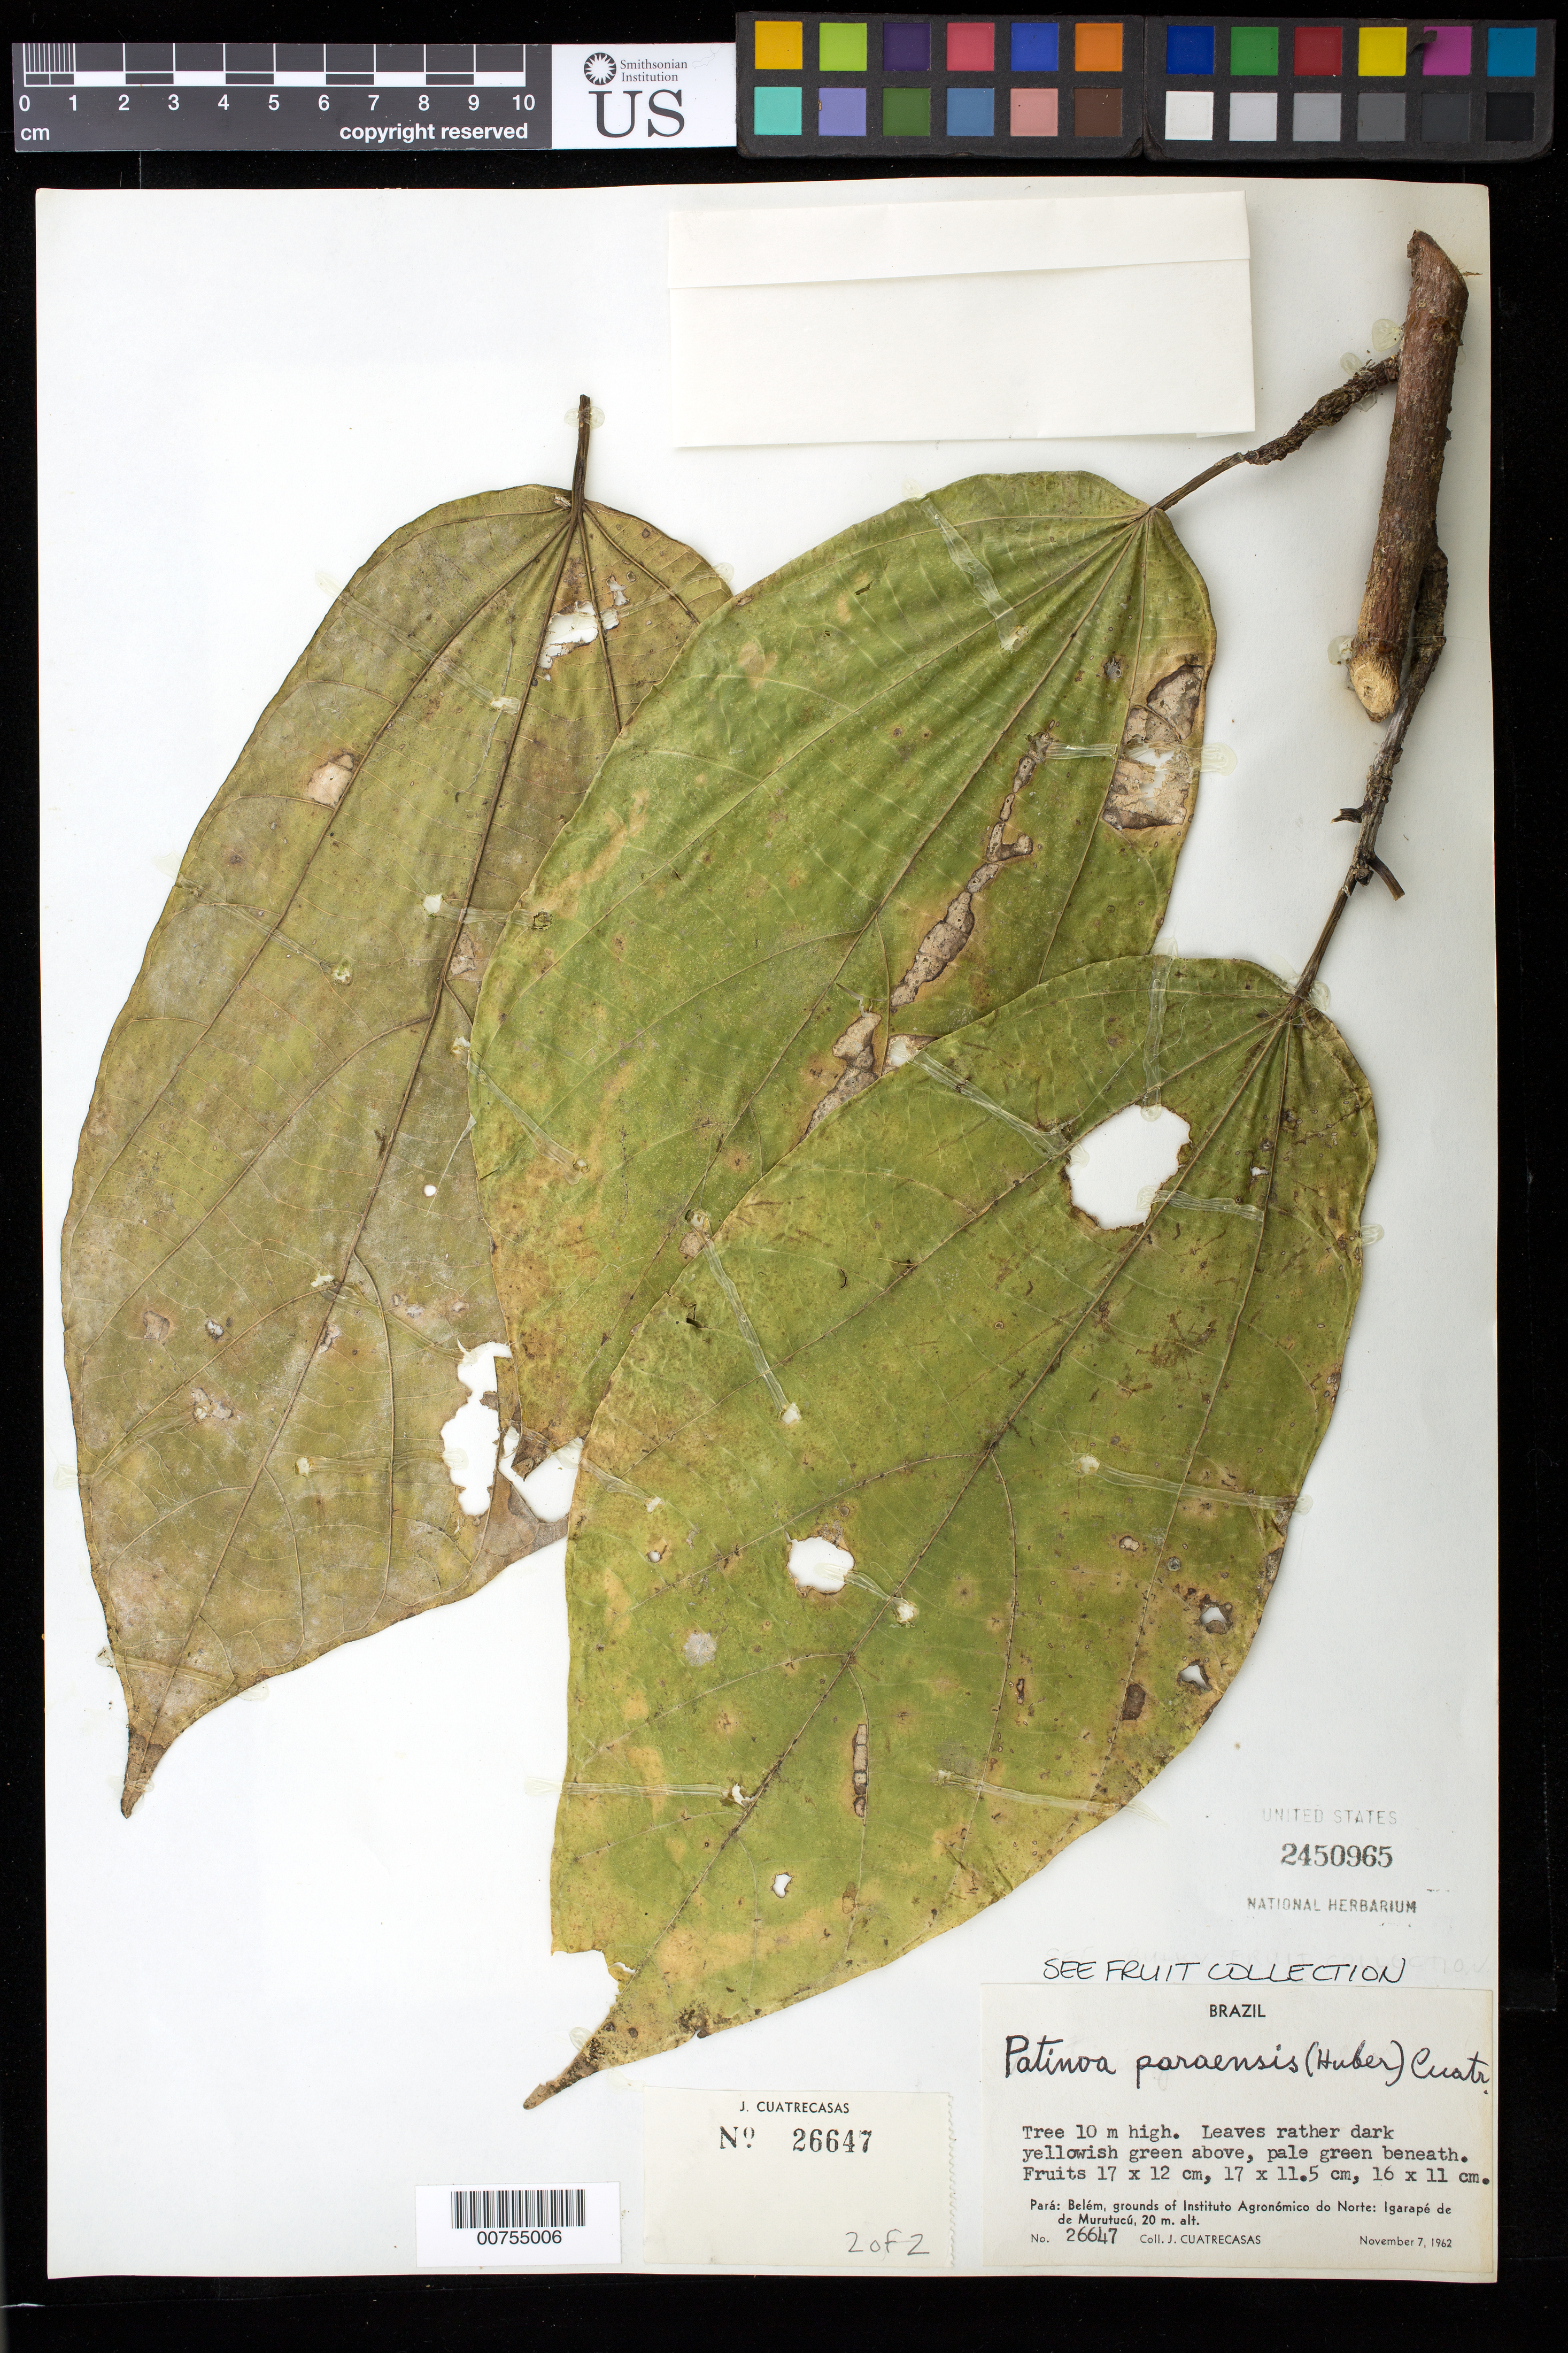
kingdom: Plantae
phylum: Tracheophyta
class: Magnoliopsida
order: Malvales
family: Malvaceae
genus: Patinoa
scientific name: Patinoa paraensis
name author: (Huber) Cuatrec.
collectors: J. Cuatrecasas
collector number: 26647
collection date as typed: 07 Nov 1962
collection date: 1962-11-07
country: Brazil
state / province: Pará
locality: Belém, grounds of Instituto Agronómico do Norte: Igarapé de Murutucú.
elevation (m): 20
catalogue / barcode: US 2450965